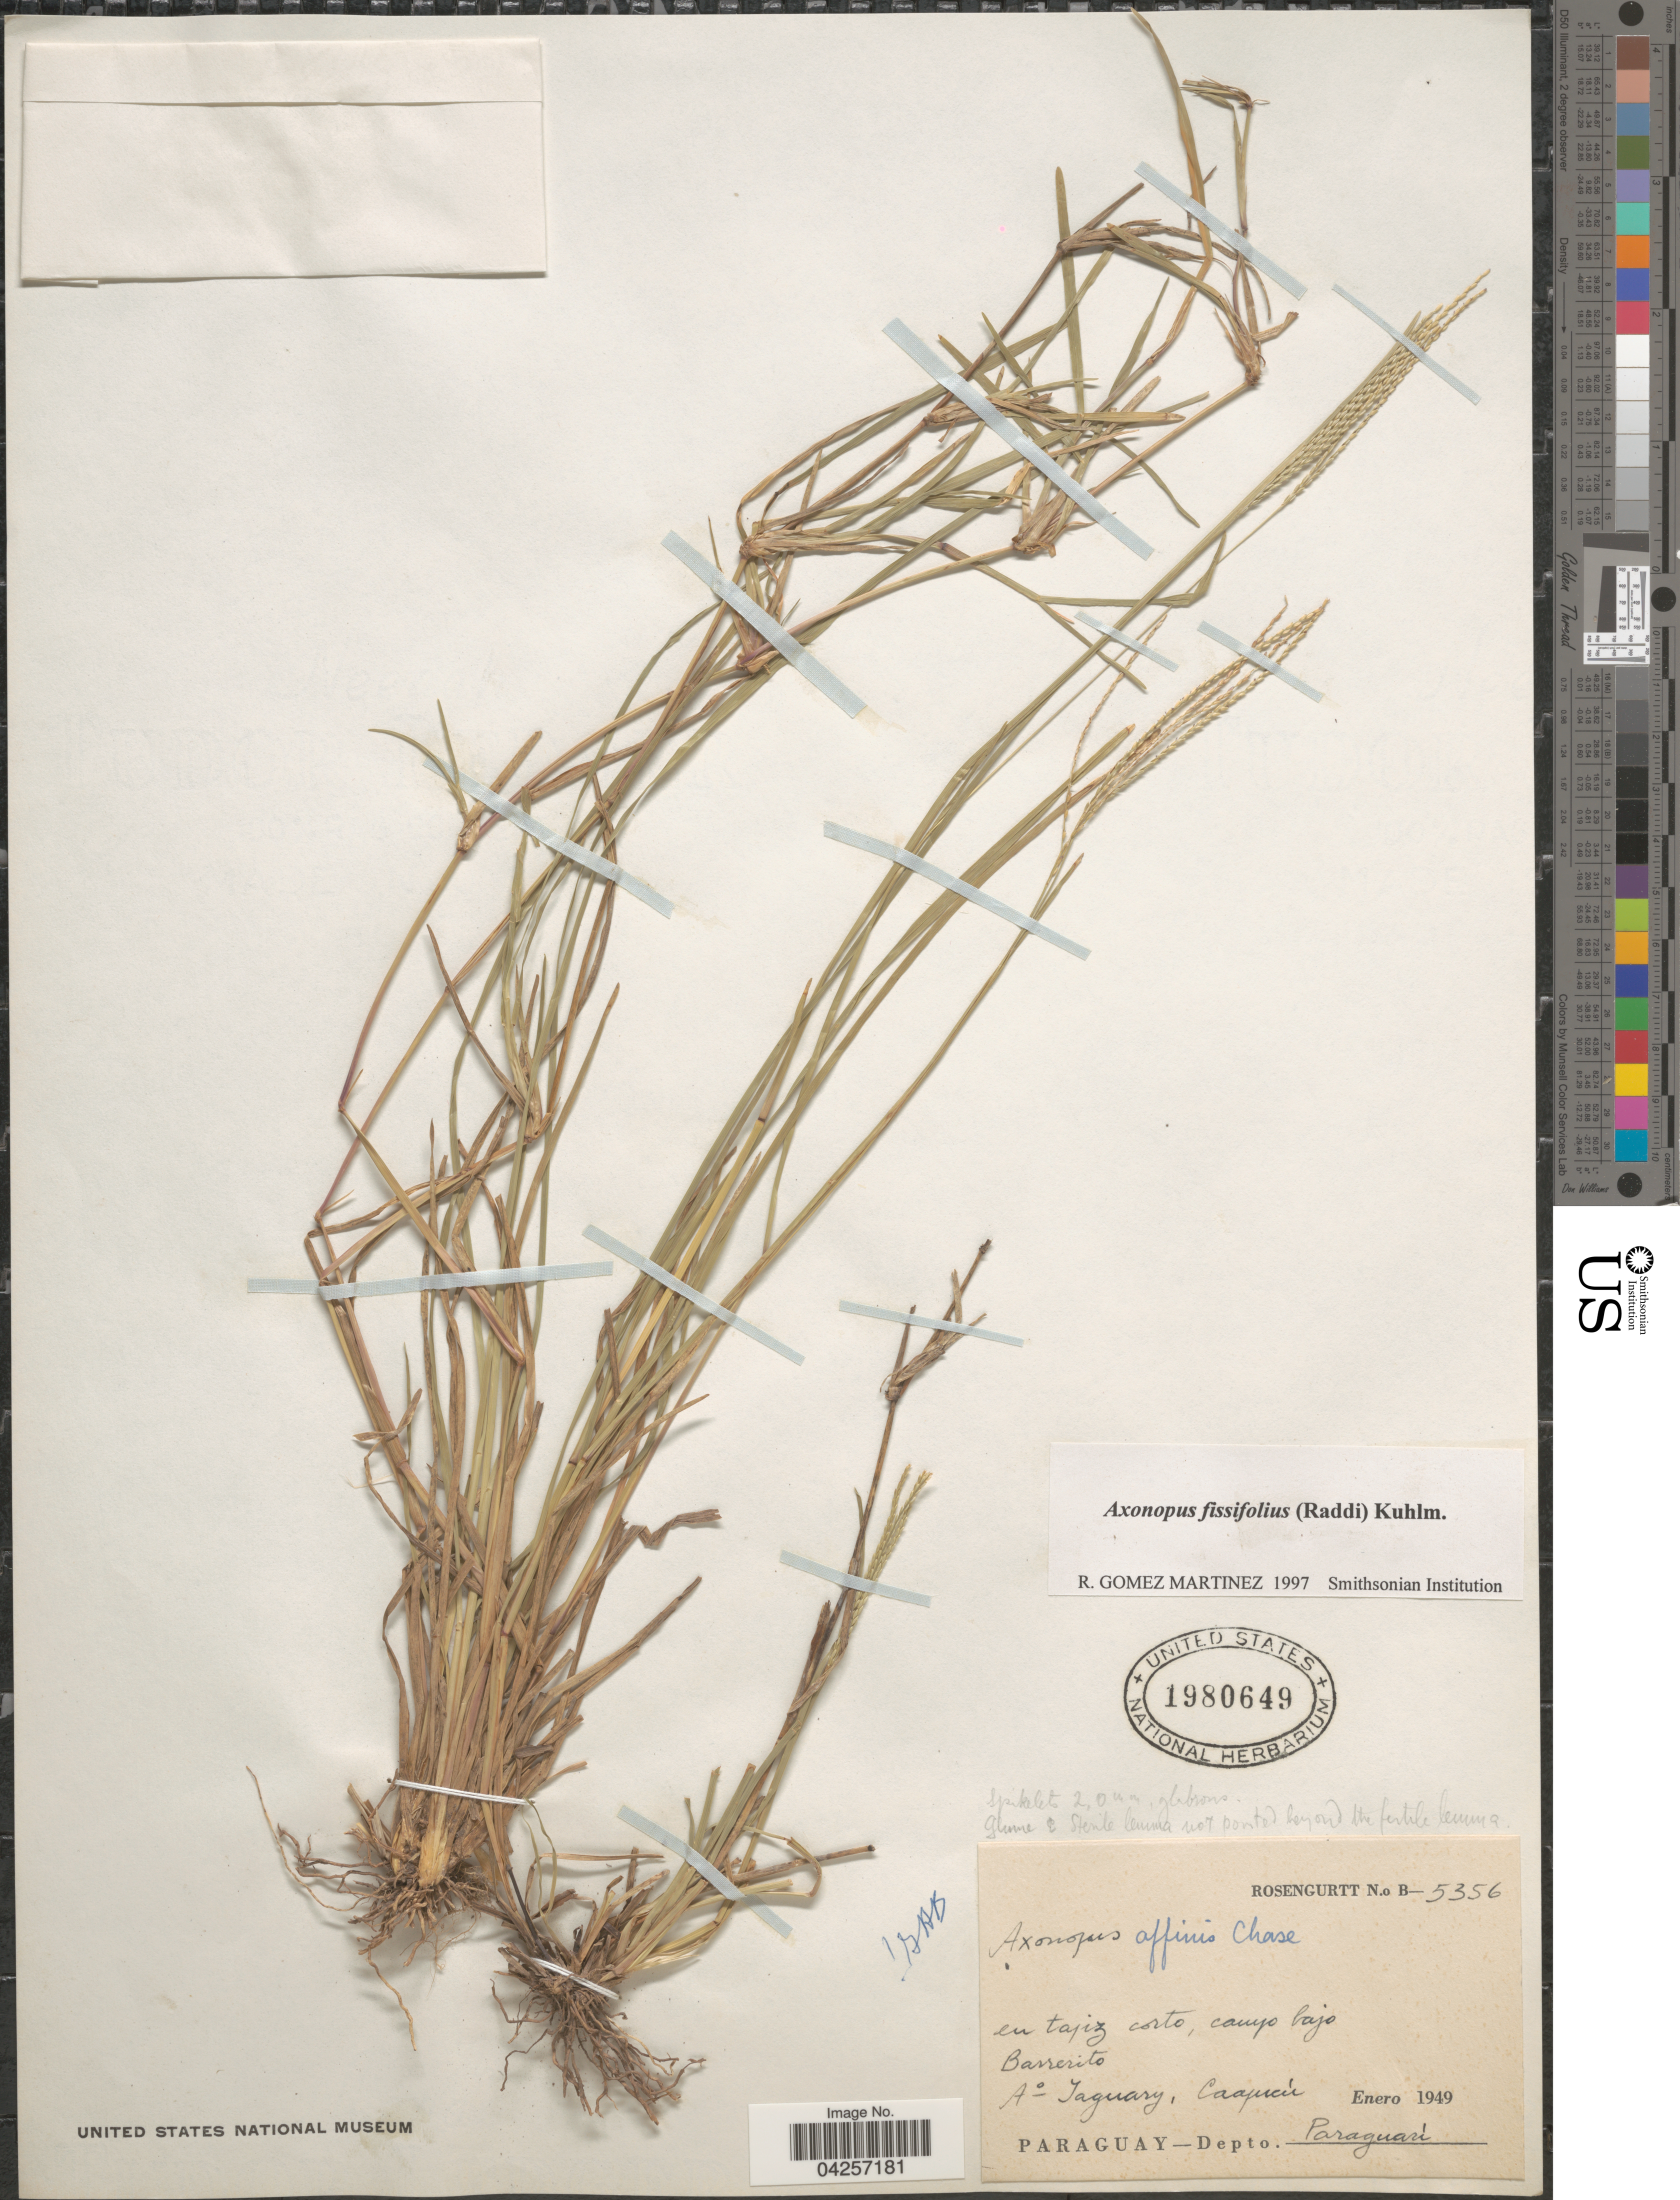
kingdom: Plantae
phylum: Tracheophyta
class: Liliopsida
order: Poales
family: Poaceae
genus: Axonopus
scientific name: Axonopus fissifolius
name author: (Raddi) Kuhlm.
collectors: Rosengurtt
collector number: B-5356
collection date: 1949-01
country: Paraguay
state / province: Paraguari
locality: Barrerito. A° Jaguary, Caapucú. Depto. Paraguari.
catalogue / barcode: US 1980649